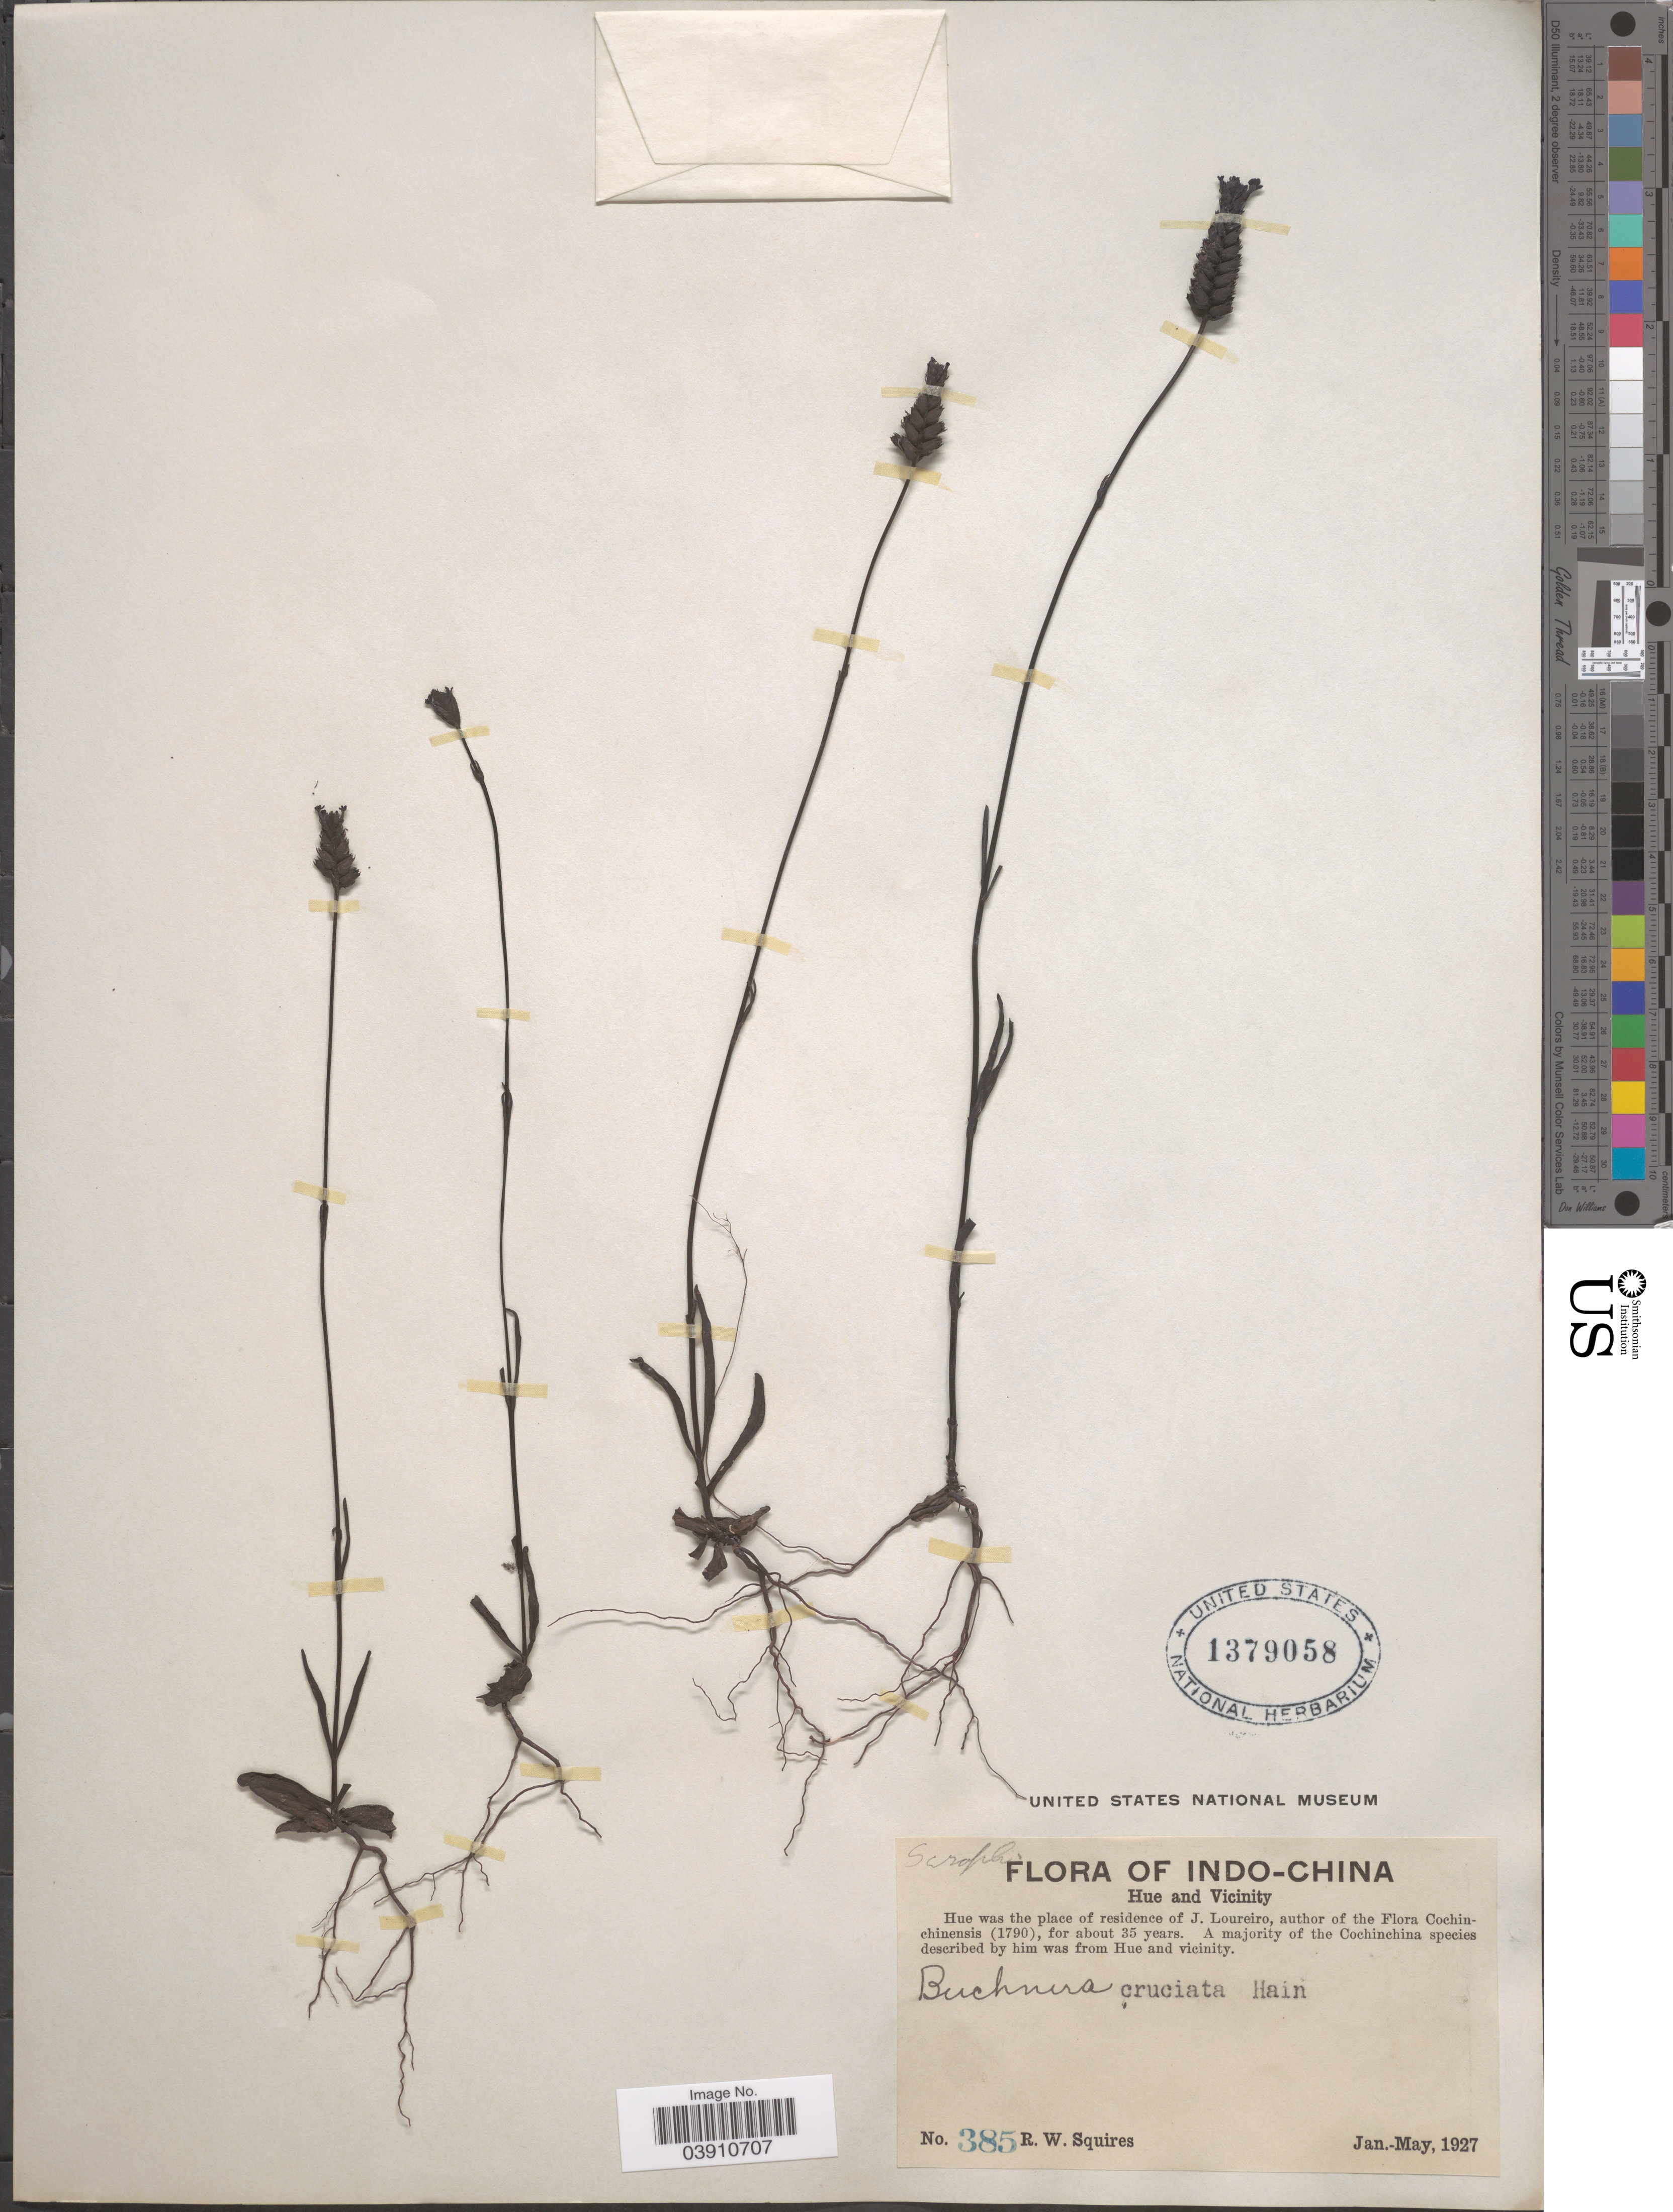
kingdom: Plantae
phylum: Tracheophyta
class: Magnoliopsida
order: Lamiales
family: Orobanchaceae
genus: Buchnera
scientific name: Buchnera cruciata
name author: Ham.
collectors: R. Squires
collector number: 385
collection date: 1927-01/1927-05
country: Vietnam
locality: Indo-China. Hue and Vicinity.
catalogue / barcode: US 1379058